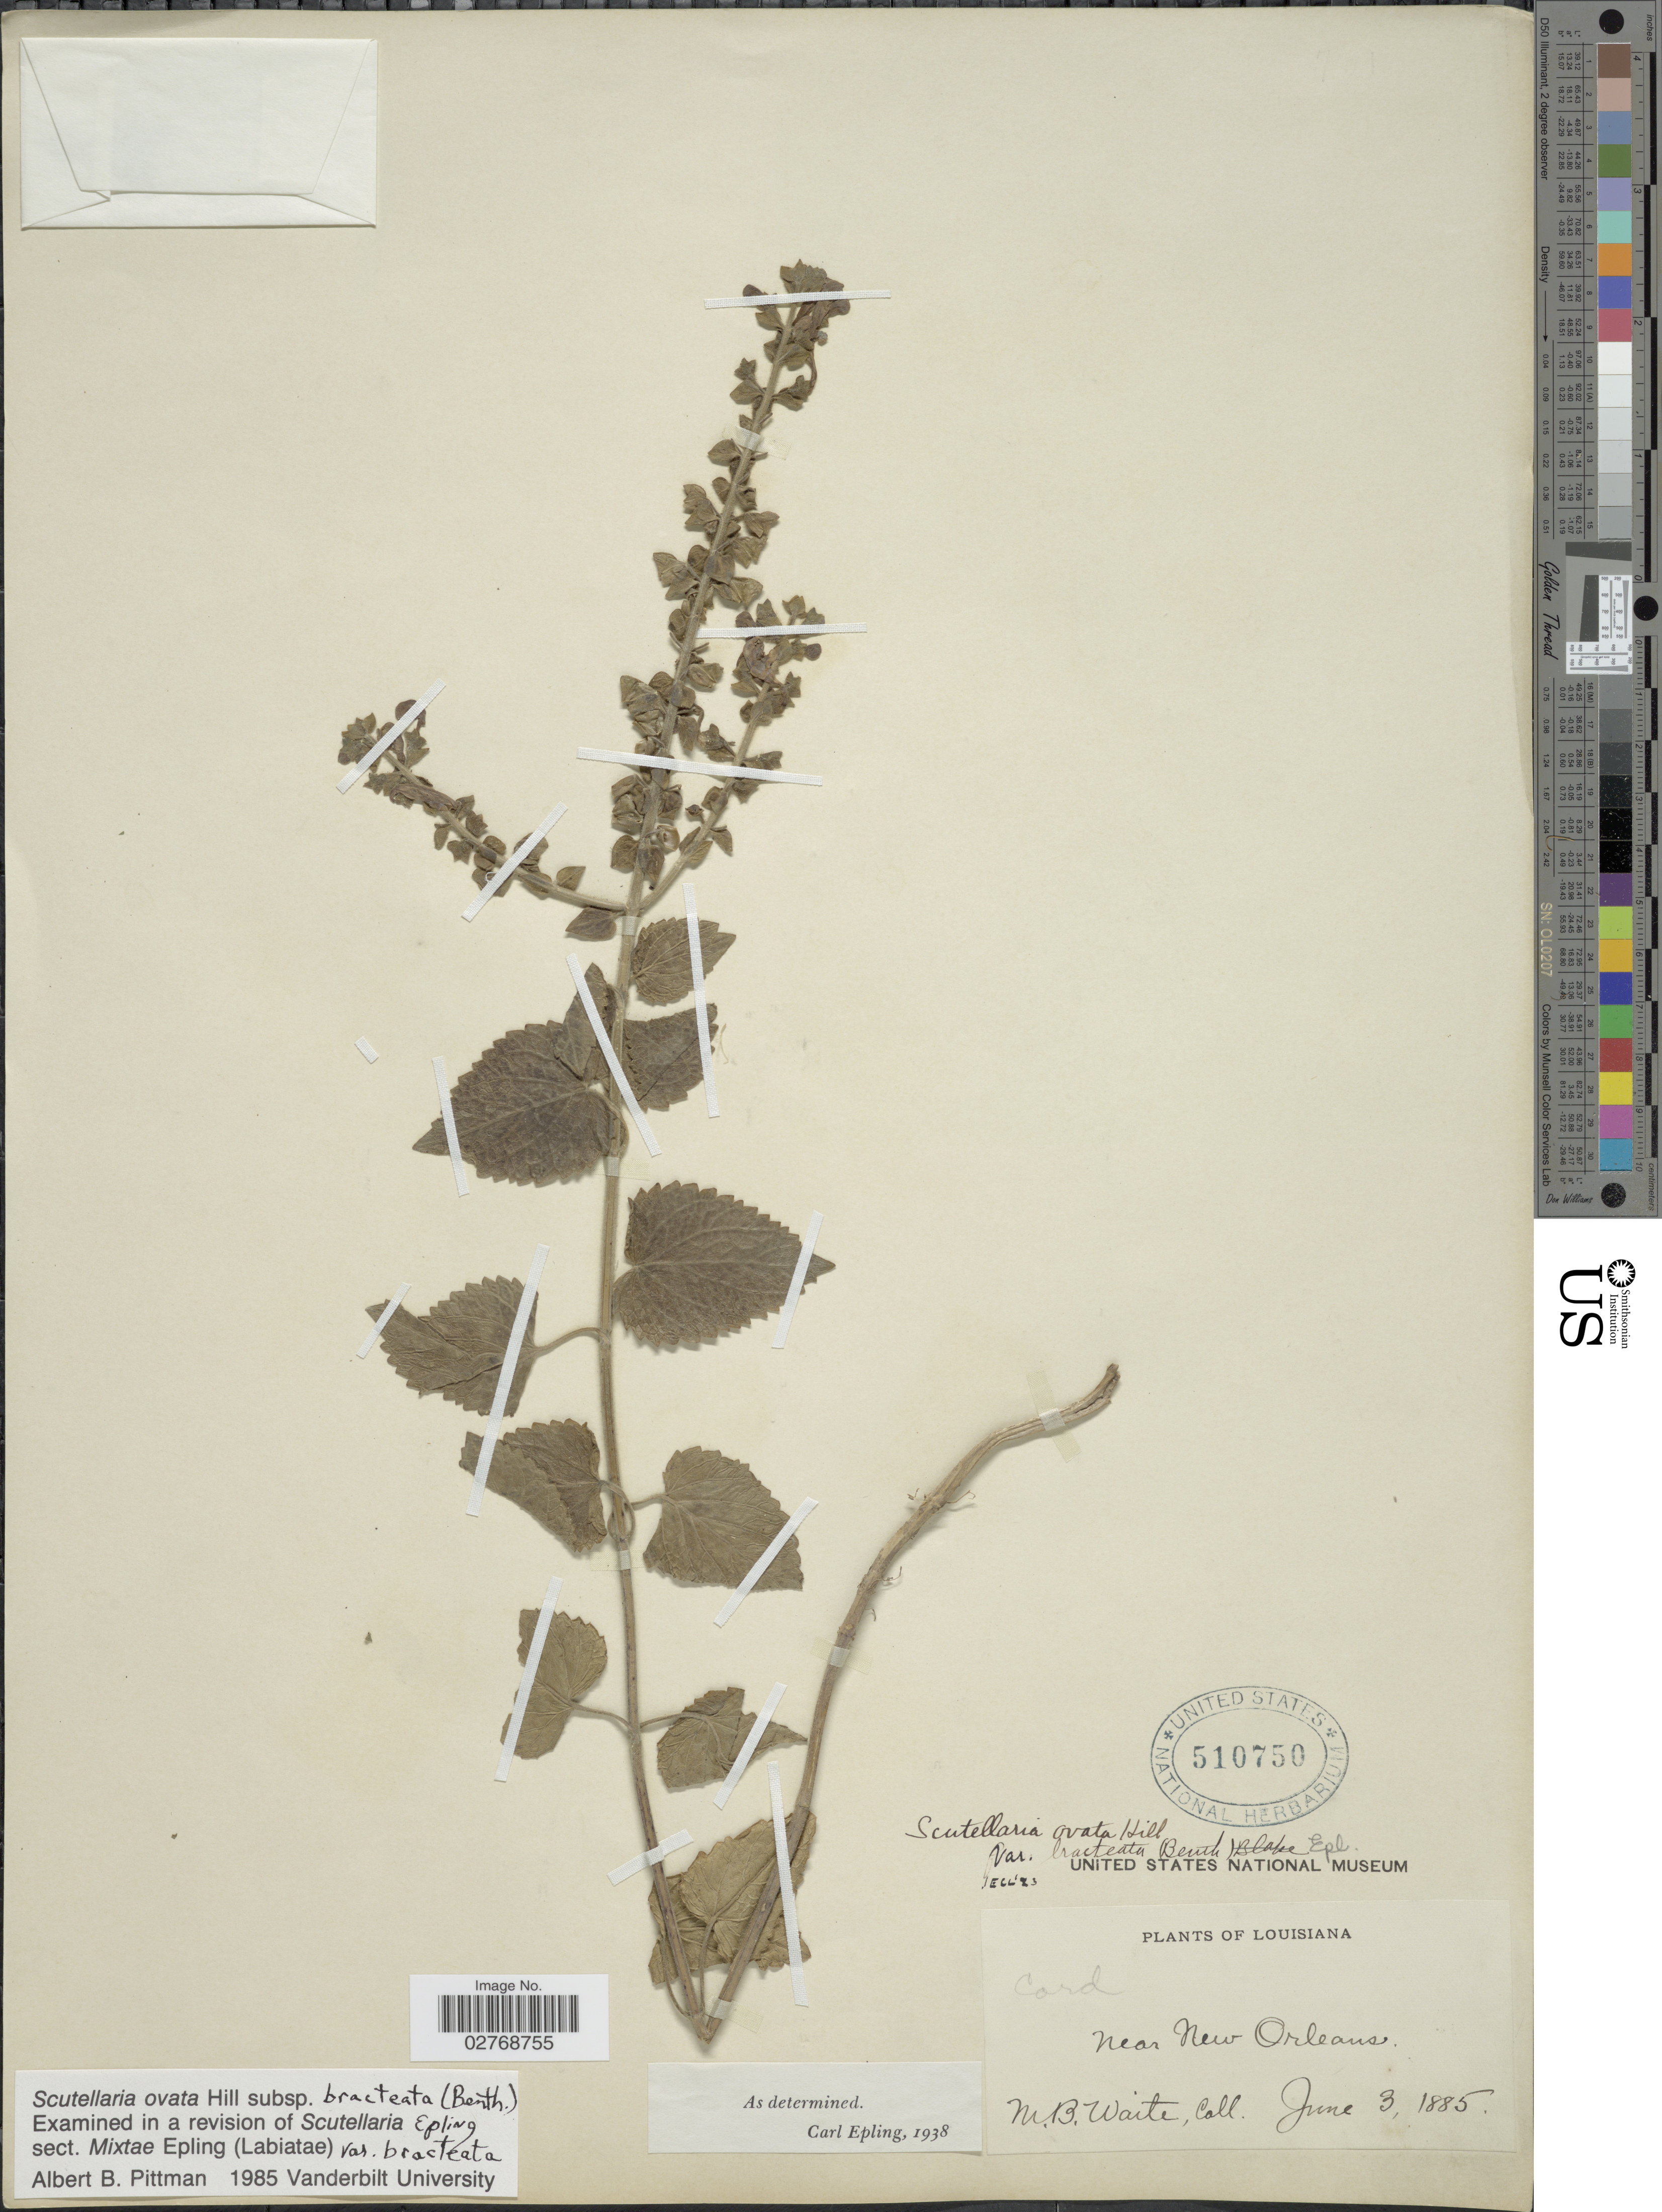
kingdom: Plantae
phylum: Tracheophyta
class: Magnoliopsida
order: Lamiales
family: Lamiaceae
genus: Scutellaria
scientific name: Scutellaria ovata subsp. bracteata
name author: (Benth.) Epling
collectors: M. B. Waite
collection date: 1885-06-03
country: United States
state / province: Louisiana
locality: Near New Orleans.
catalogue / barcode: US 510750